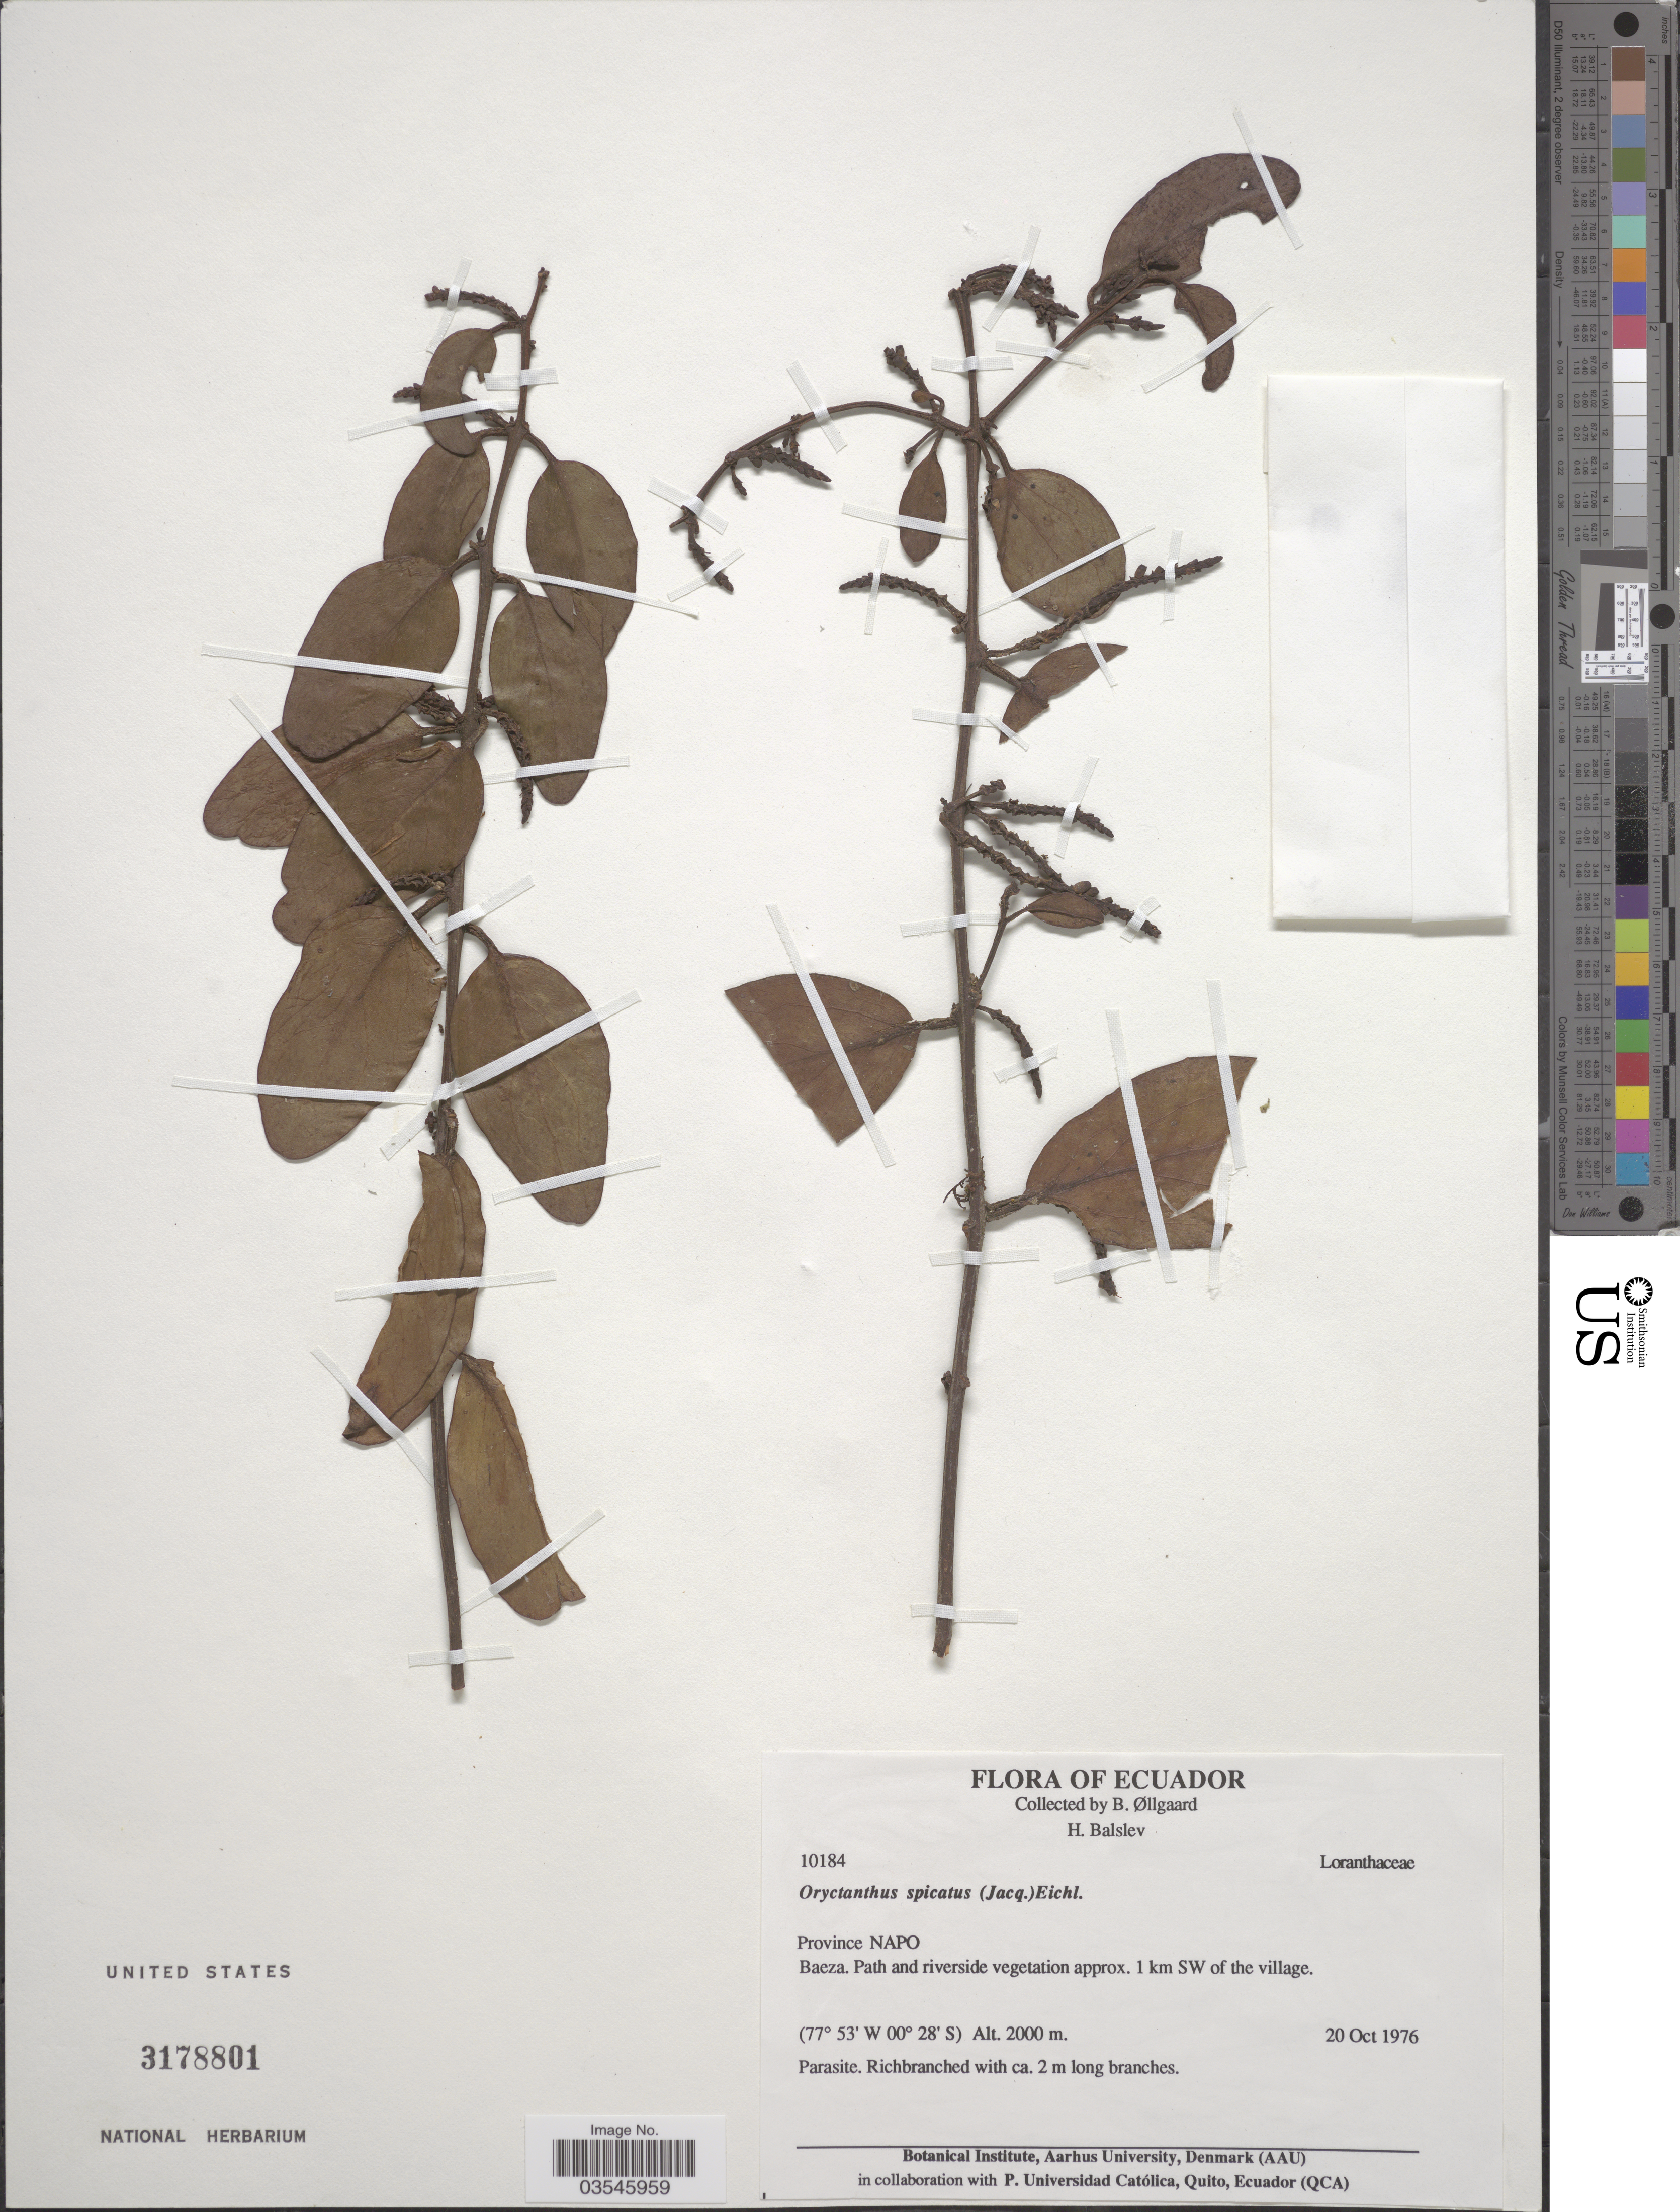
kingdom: Plantae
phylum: Tracheophyta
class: Magnoliopsida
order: Santalales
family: Loranthaceae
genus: Oryctanthus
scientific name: Oryctanthus spicatus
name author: (Jacq.) Eichler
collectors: B. Øllgaard & H. Balslev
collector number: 10184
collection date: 1976-10-20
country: Ecuador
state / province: Napo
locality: Baeza. Path and riverside vegetation approx. 1 km SW of the village.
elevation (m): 2000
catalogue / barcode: US 3178801